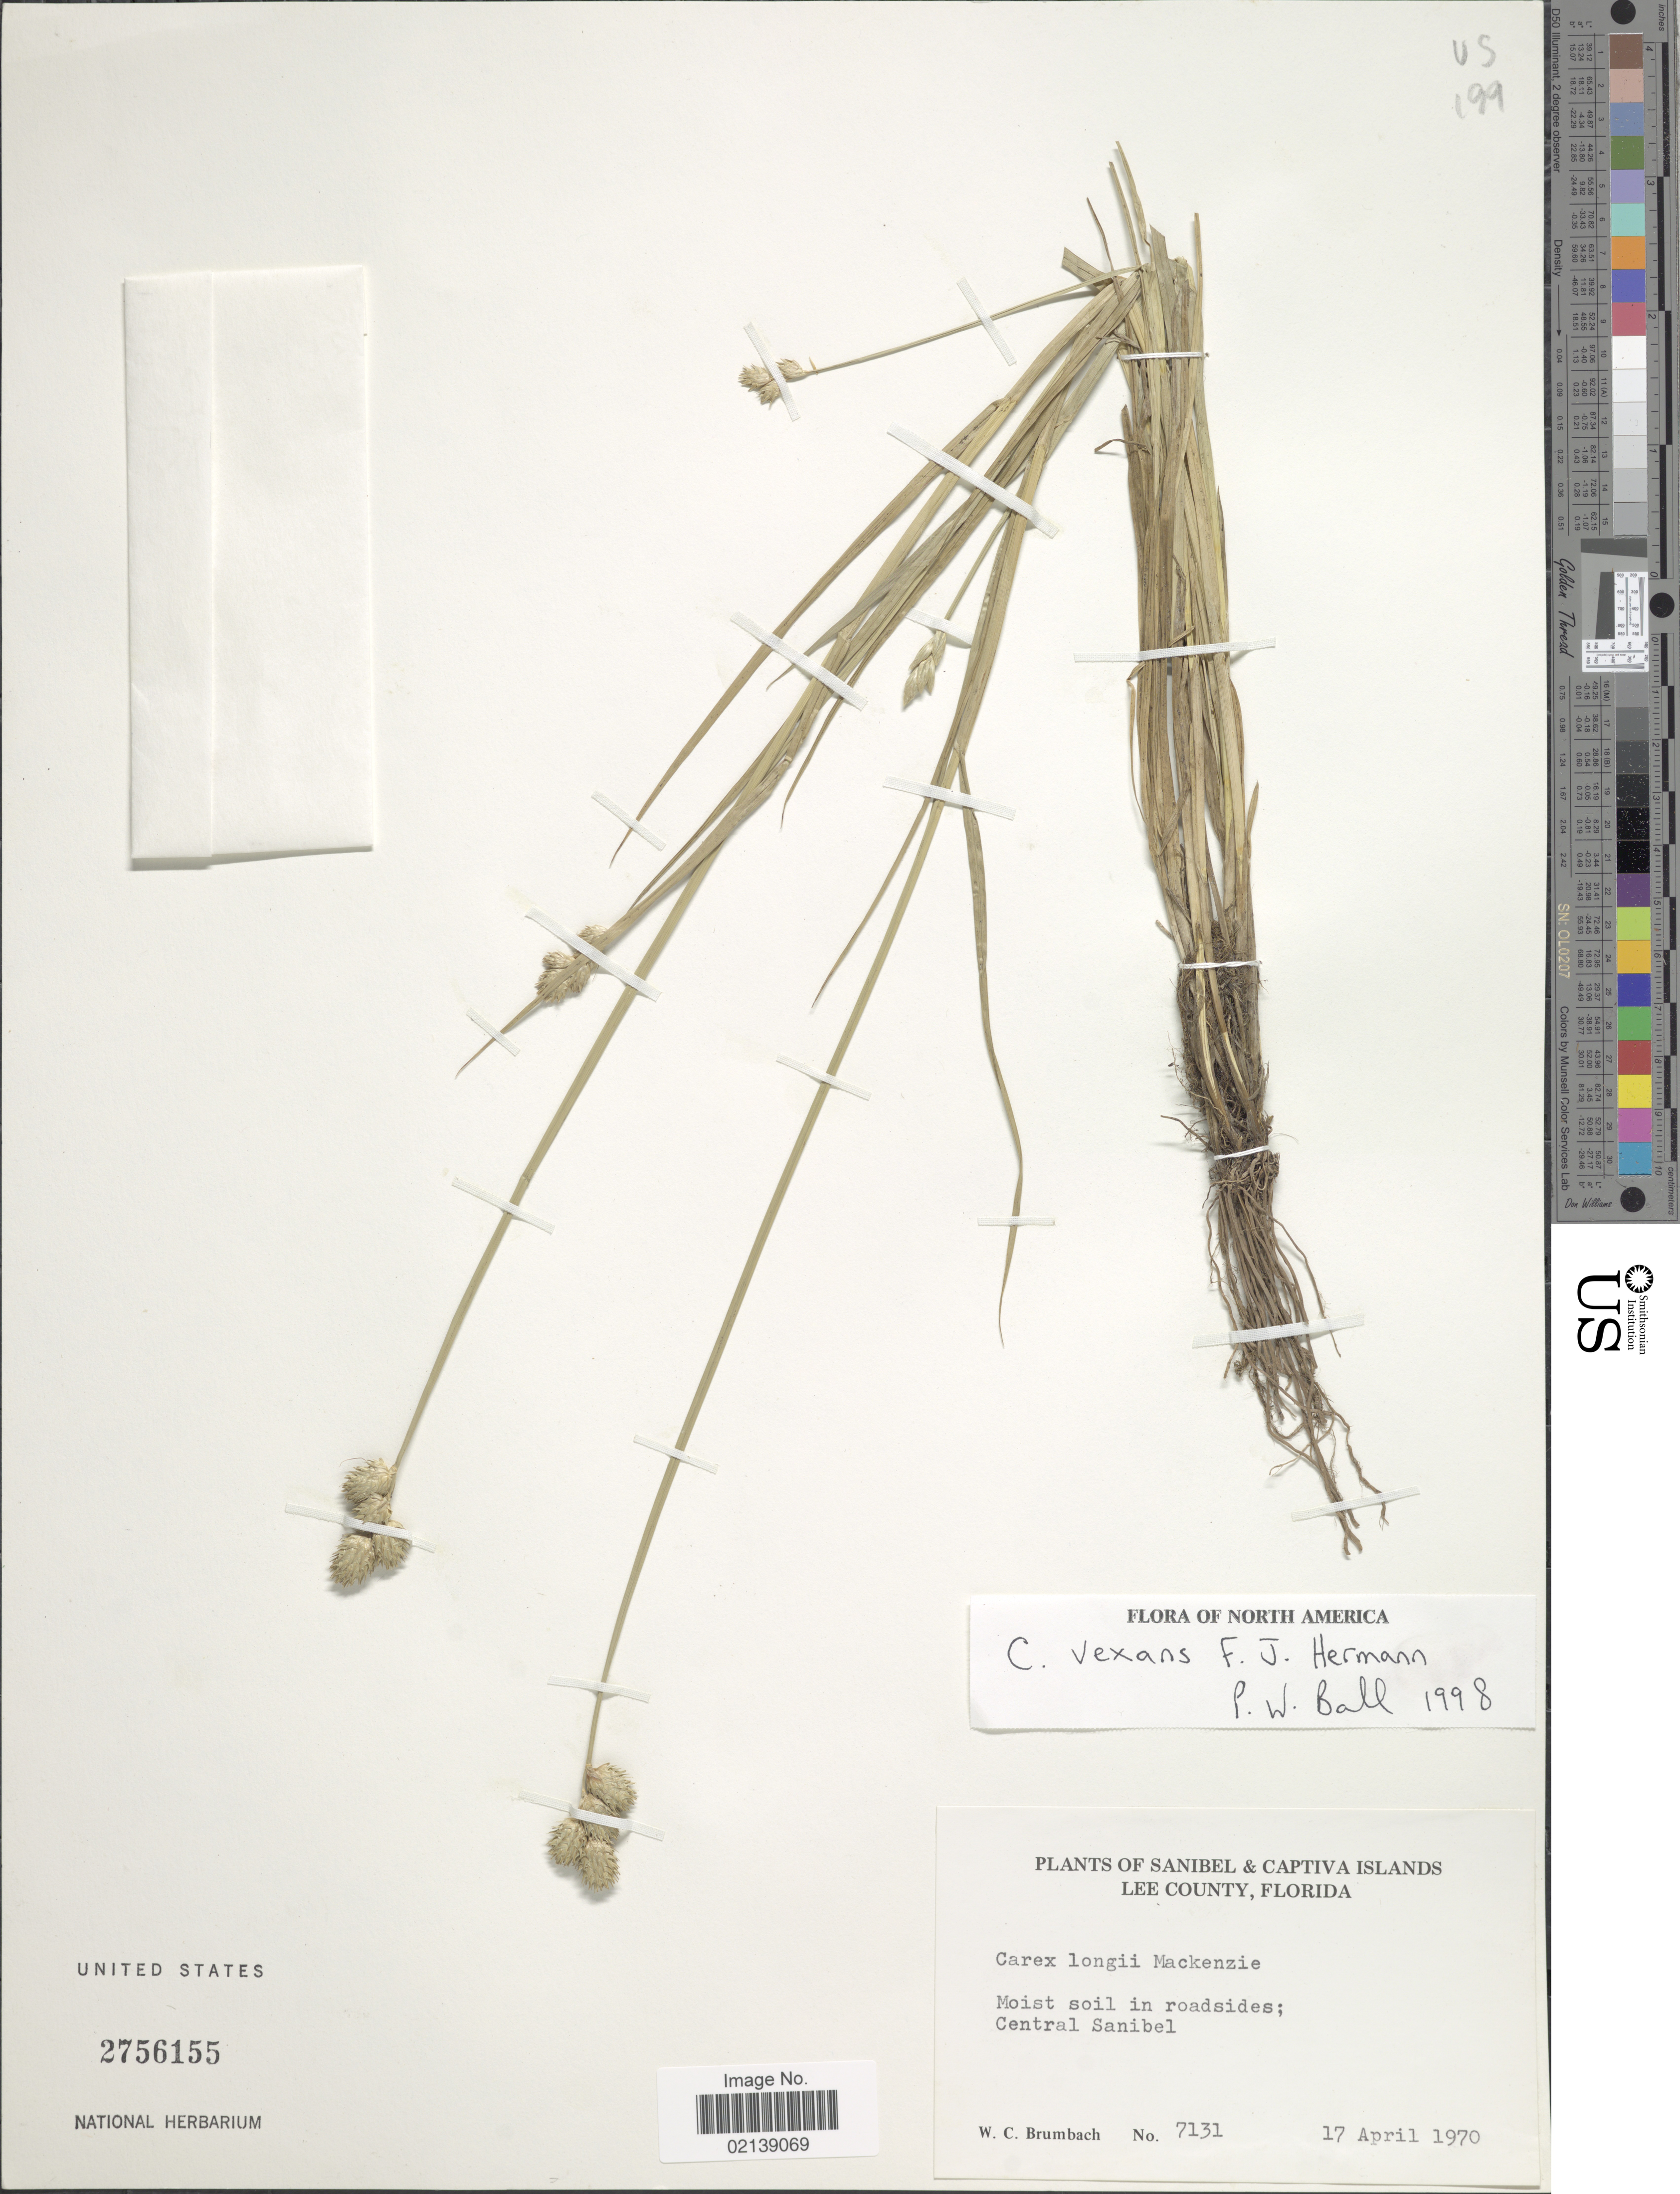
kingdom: Plantae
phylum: Tracheophyta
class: Liliopsida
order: Poales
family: Cyperaceae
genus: Carex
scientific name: Carex vexans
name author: F.J. Herm.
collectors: W. C. Brumbach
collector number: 7131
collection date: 1970-04-17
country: United States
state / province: Florida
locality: Sanibel & Captiva Islands, Lee County, Moist soil in roadsides; Central Sanibel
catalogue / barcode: US 2756155